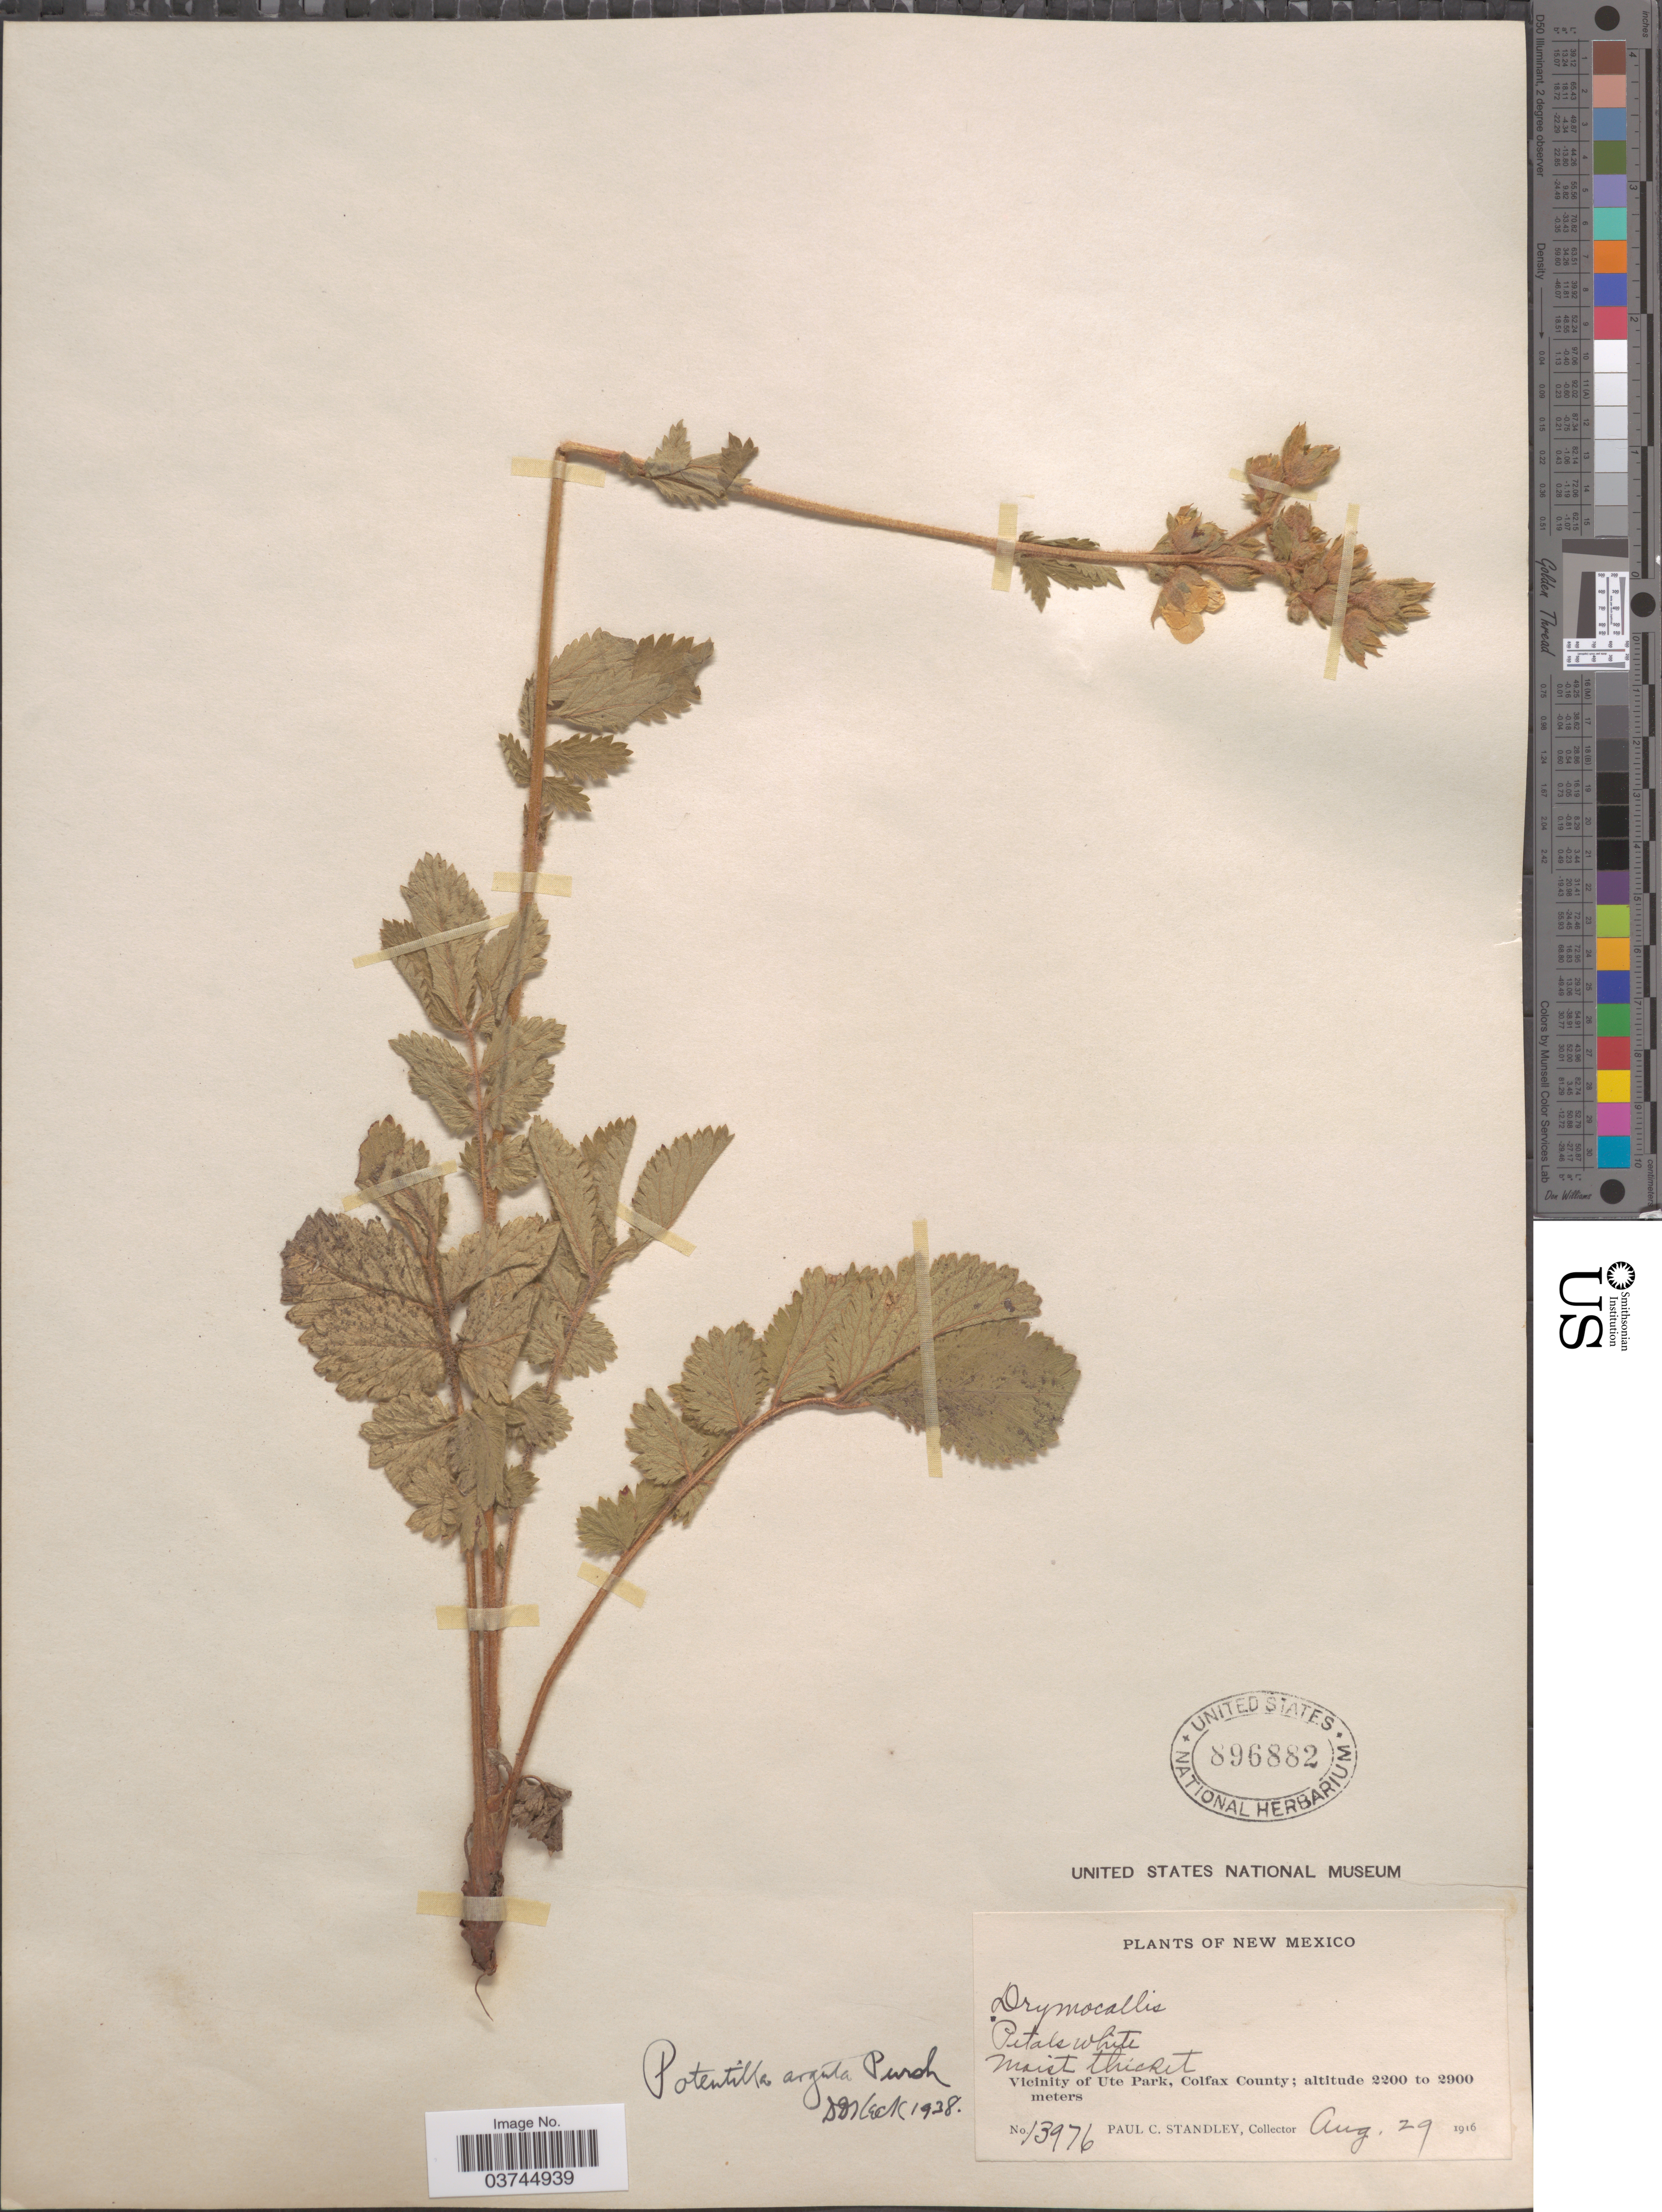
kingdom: Plantae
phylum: Tracheophyta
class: Magnoliopsida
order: Rosales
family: Rosaceae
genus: Drymocallis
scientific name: Drymocallis arguta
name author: (Pursh) Rydb.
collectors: P. C. Standley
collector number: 13976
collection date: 1916-08-29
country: United States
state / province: New Mexico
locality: Vicinity of Ute Park, Colfax County.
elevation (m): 2200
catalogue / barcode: US 896882